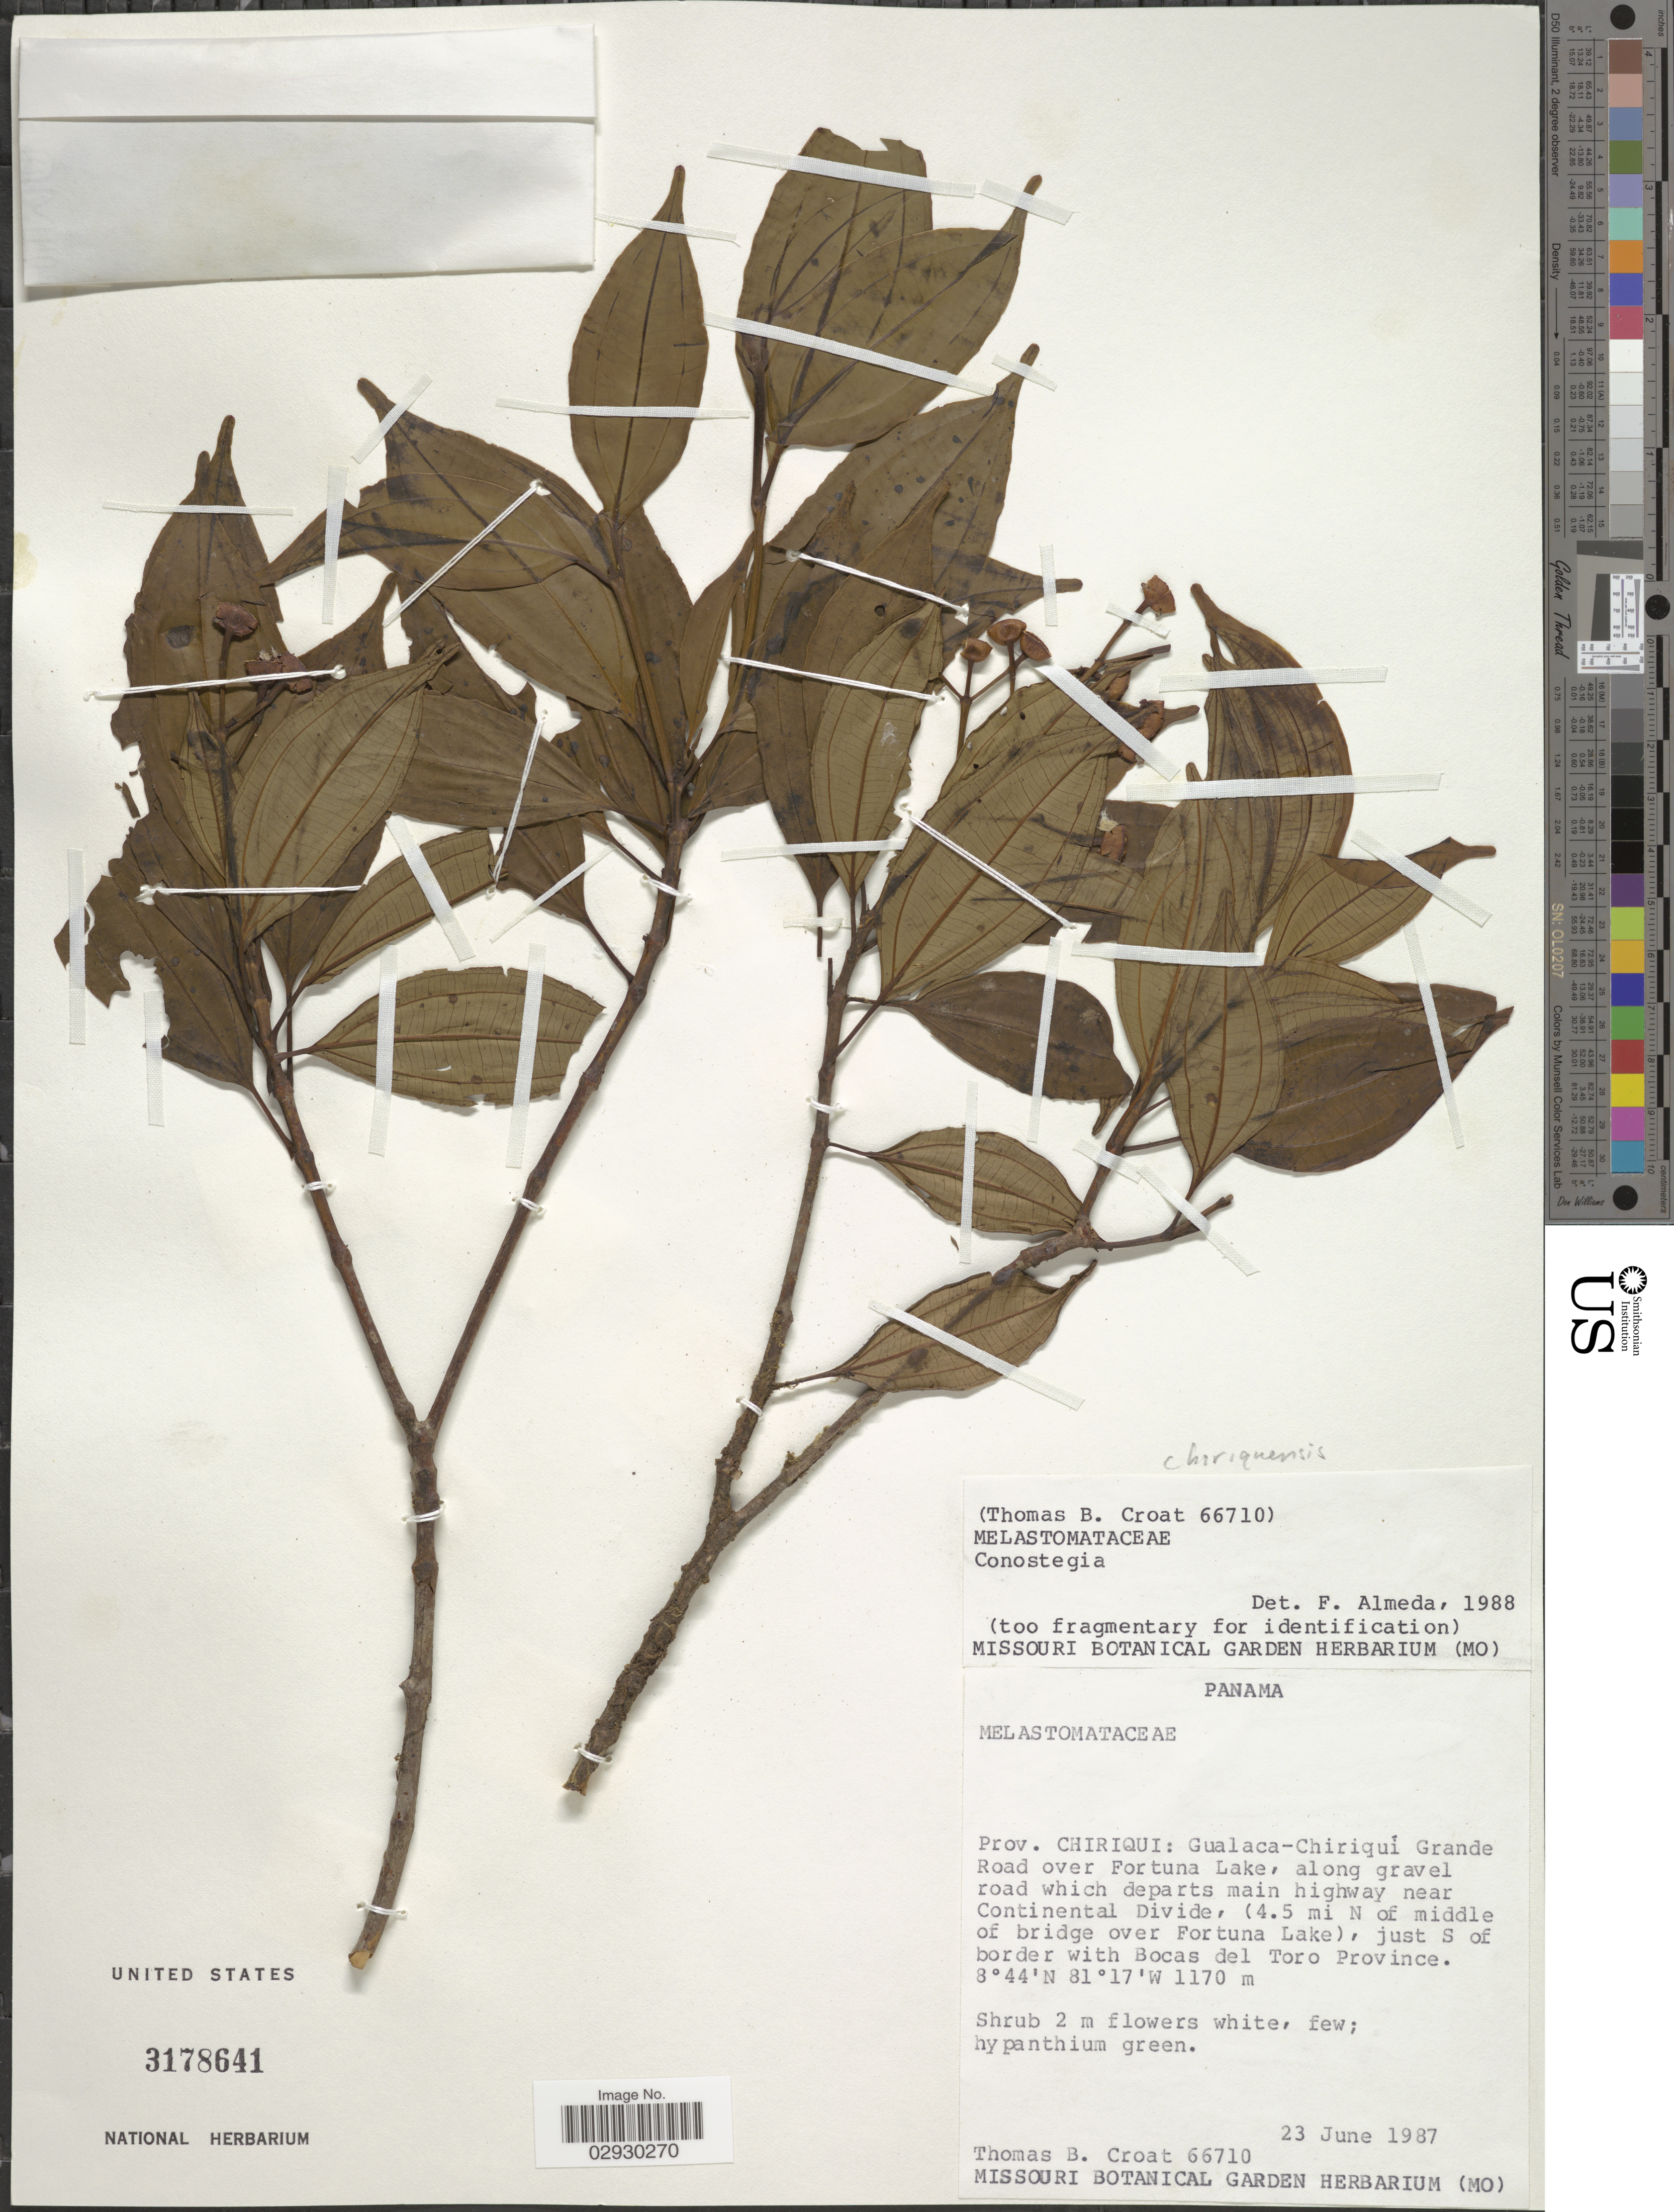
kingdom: Plantae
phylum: Tracheophyta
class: Magnoliopsida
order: Myrtales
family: Melastomataceae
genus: Conostegia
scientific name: Conostegia chiriquensis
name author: Gleason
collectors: T. B. Croat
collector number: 66710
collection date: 1987-06-23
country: Panama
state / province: Chiriqui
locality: Prov. Chiriqui: Gualaca-Chiriquí Grande Road over Fortuna Lake, along gravel road which departs main highway near Continental Divide, (4.5 mi N of middle of bridge over Fortuna Lake), just S of border with Bocas del Toro Province.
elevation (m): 1170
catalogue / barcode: US 3178641